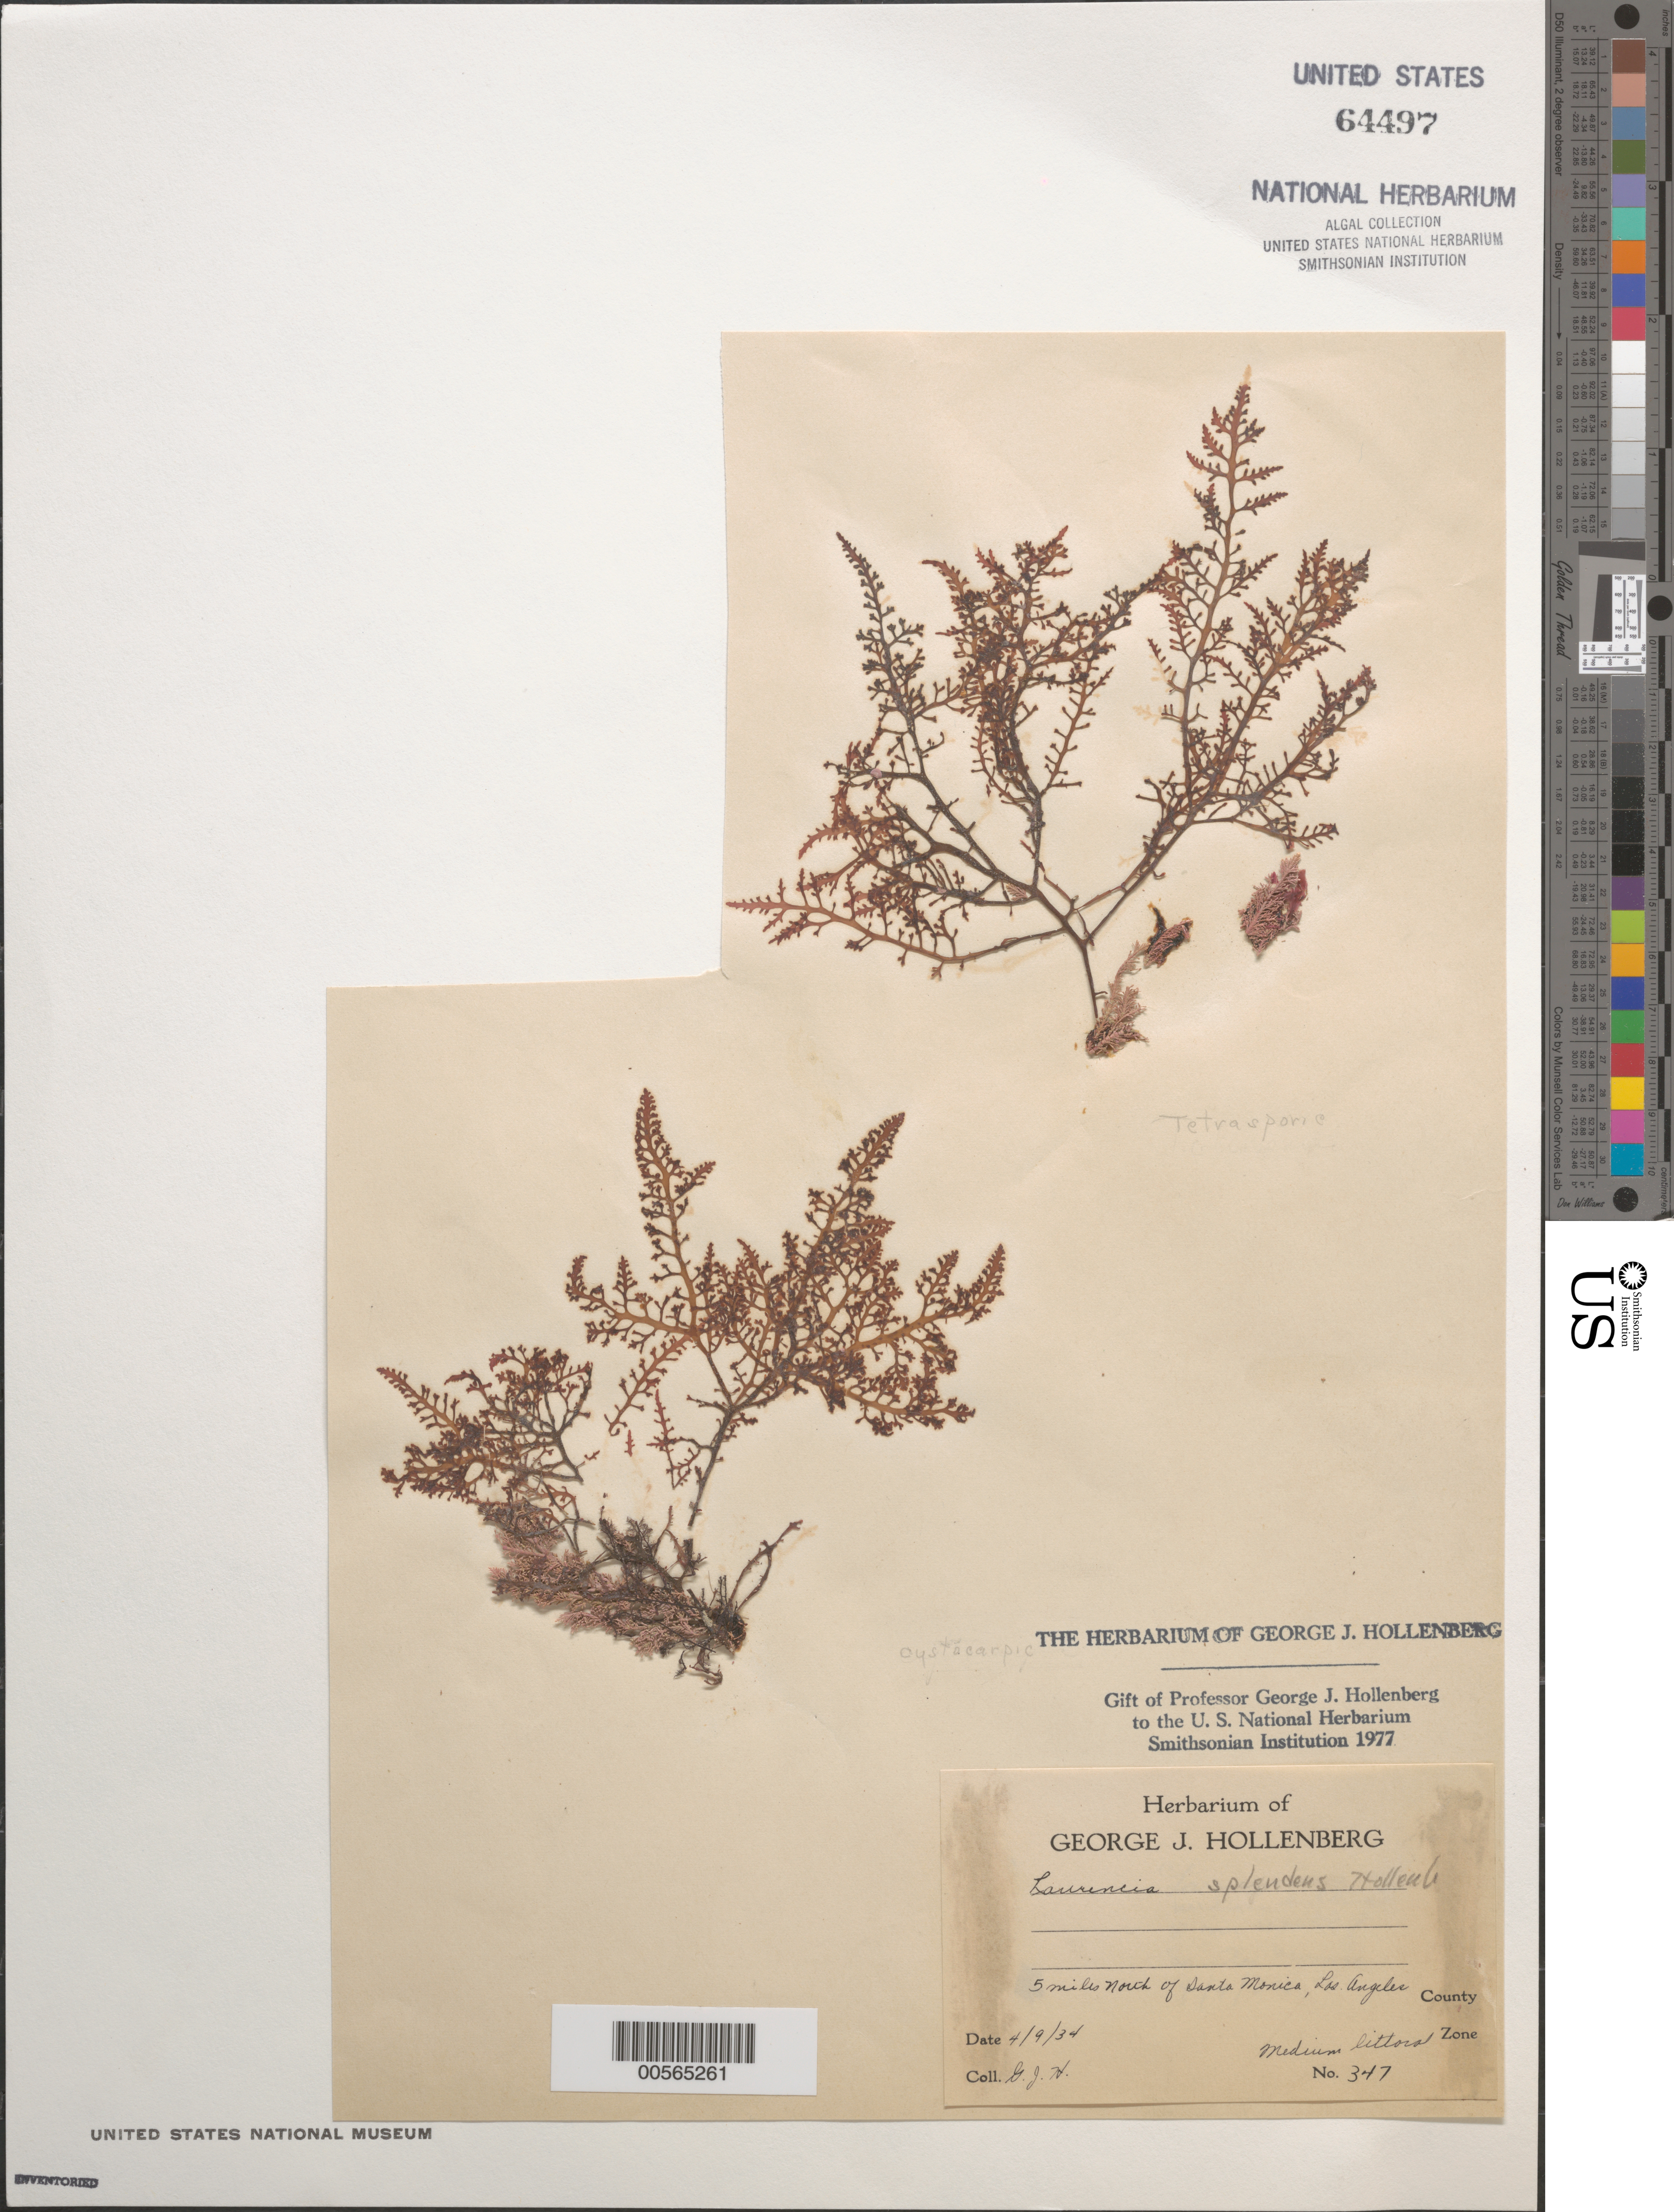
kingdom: Plantae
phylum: Rhodophyta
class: Florideophyceae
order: Ceramiales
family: Rhodomelaceae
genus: Osmundea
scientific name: Osmundea splendens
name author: (Hollenb.) K.W. Nam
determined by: Algae name updating Project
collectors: G. Hollenberg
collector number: GJH 347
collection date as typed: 09 Apr 1934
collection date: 1934-04-09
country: United States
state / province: California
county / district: Los Angeles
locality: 5 miles north of Santa Monica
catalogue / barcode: US 64497